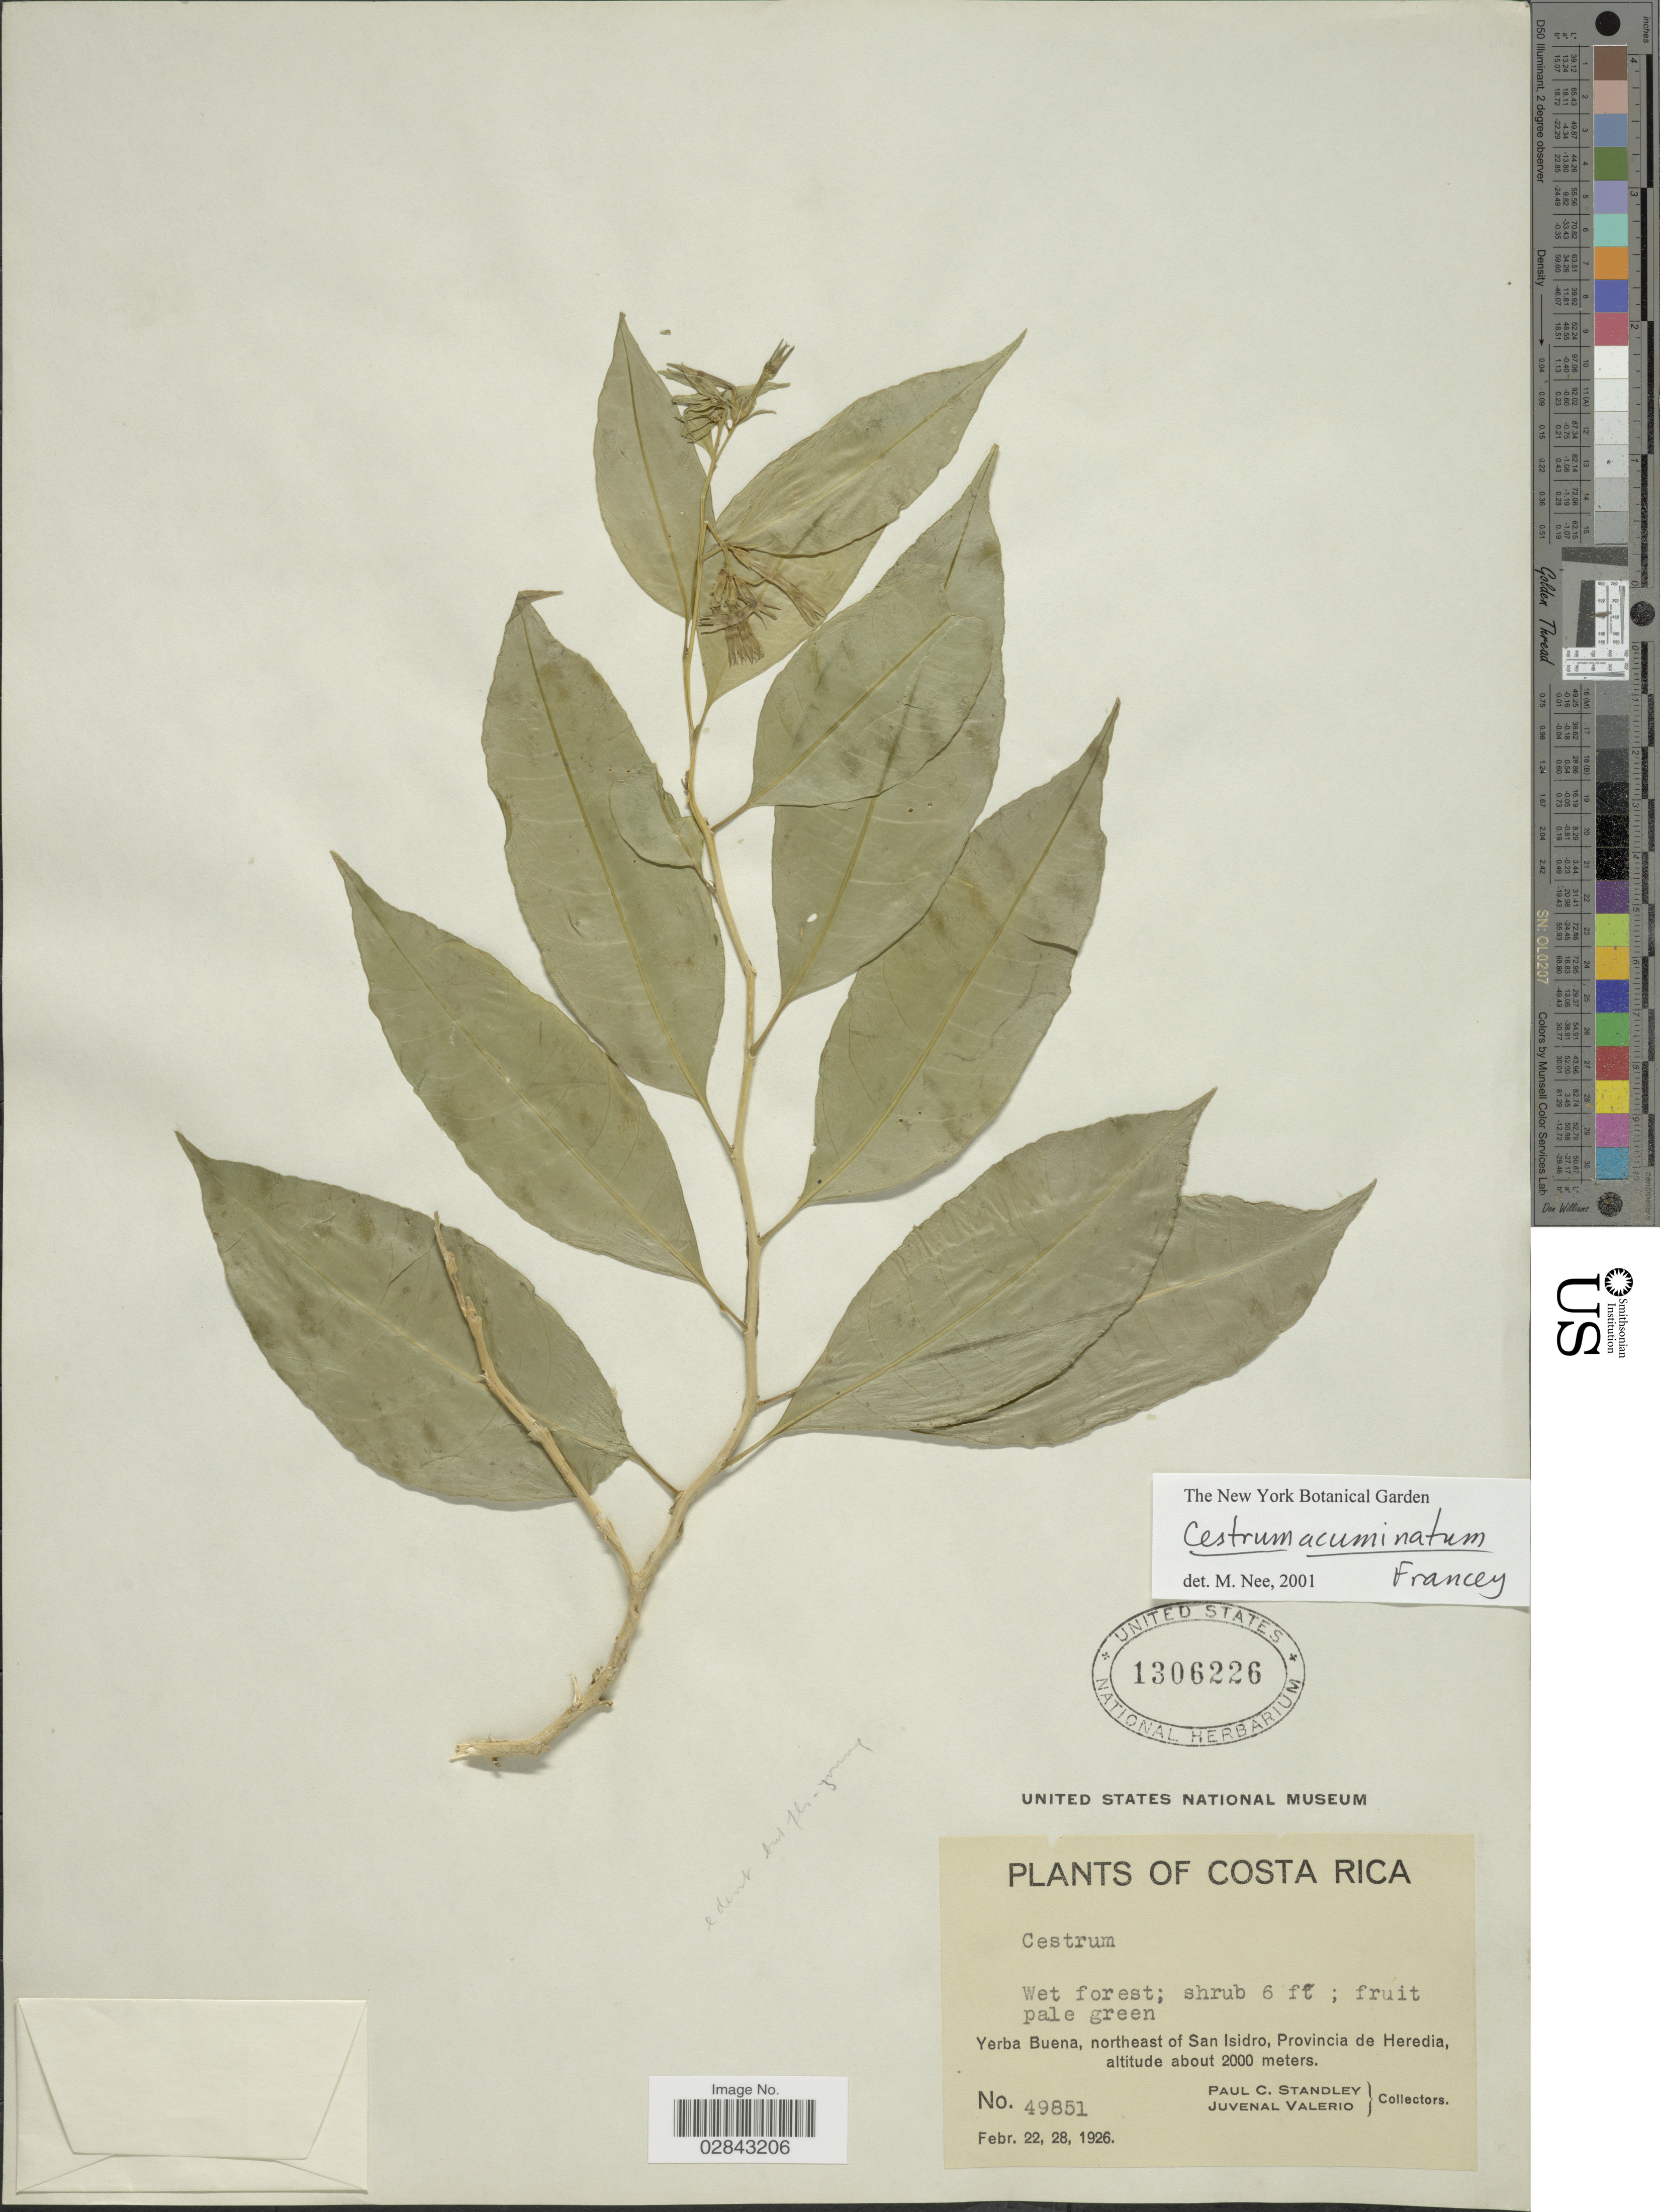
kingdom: Plantae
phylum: Tracheophyta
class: Magnoliopsida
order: Solanales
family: Solanaceae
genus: Cestrum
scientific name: Cestrum acuminatum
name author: Francey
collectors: P. C. Standley & J. Valerio R.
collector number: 49851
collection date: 1926-02-22/1926-02-28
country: Costa Rica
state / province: Heredia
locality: Yerba Buena, northeast of San Isidro.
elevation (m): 2000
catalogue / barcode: US 1306226